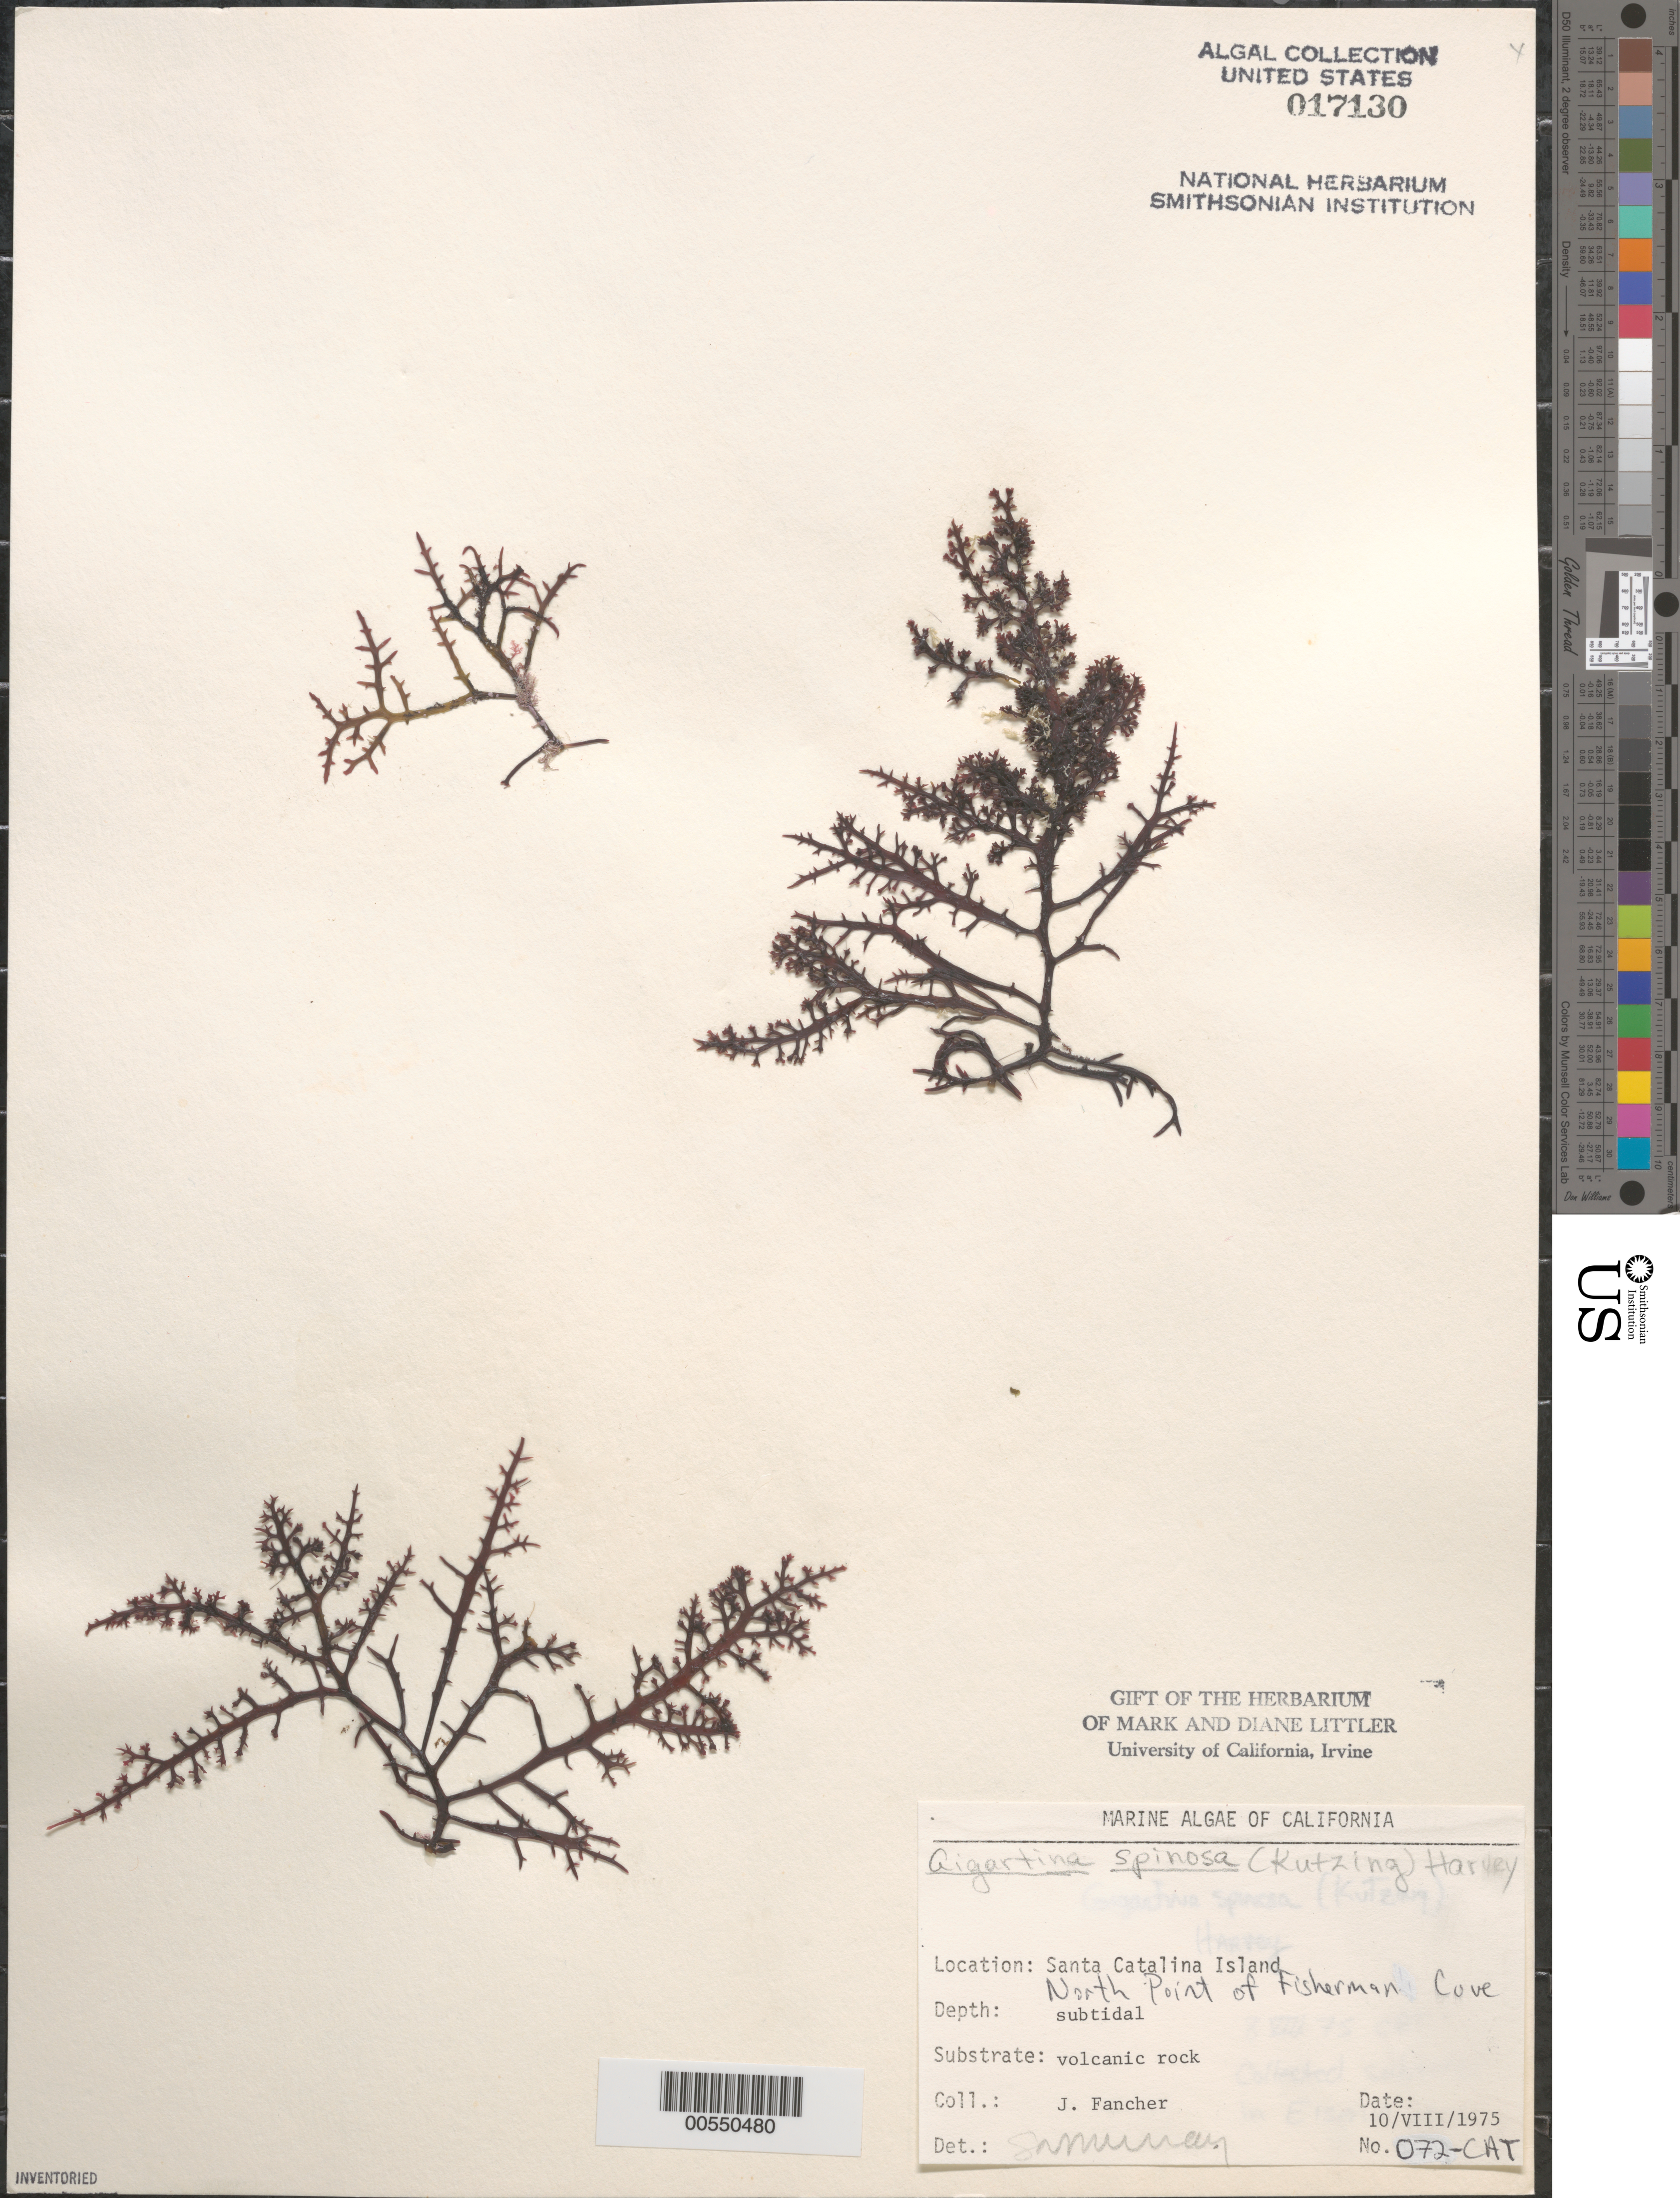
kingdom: Plantae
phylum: Rhodophyta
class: Florideophyceae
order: Gigartinales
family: Gigartinaceae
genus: Chondracanthus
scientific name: Chondracanthus spinosus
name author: (Kütz.) Guiry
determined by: Algae name updating Project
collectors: J. Fancher, W. Fitt, S. N. Murray, P. J. Trabue & K. Yoshihara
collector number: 072-cat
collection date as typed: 10 Aug 1975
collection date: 1975-08-10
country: United States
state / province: California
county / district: Los Angeles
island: Santa Catalina Island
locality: Fishermen Cove, North Point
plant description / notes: BLM-SOCALBIGHT Rocky Intertidal Survey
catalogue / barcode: US 17130